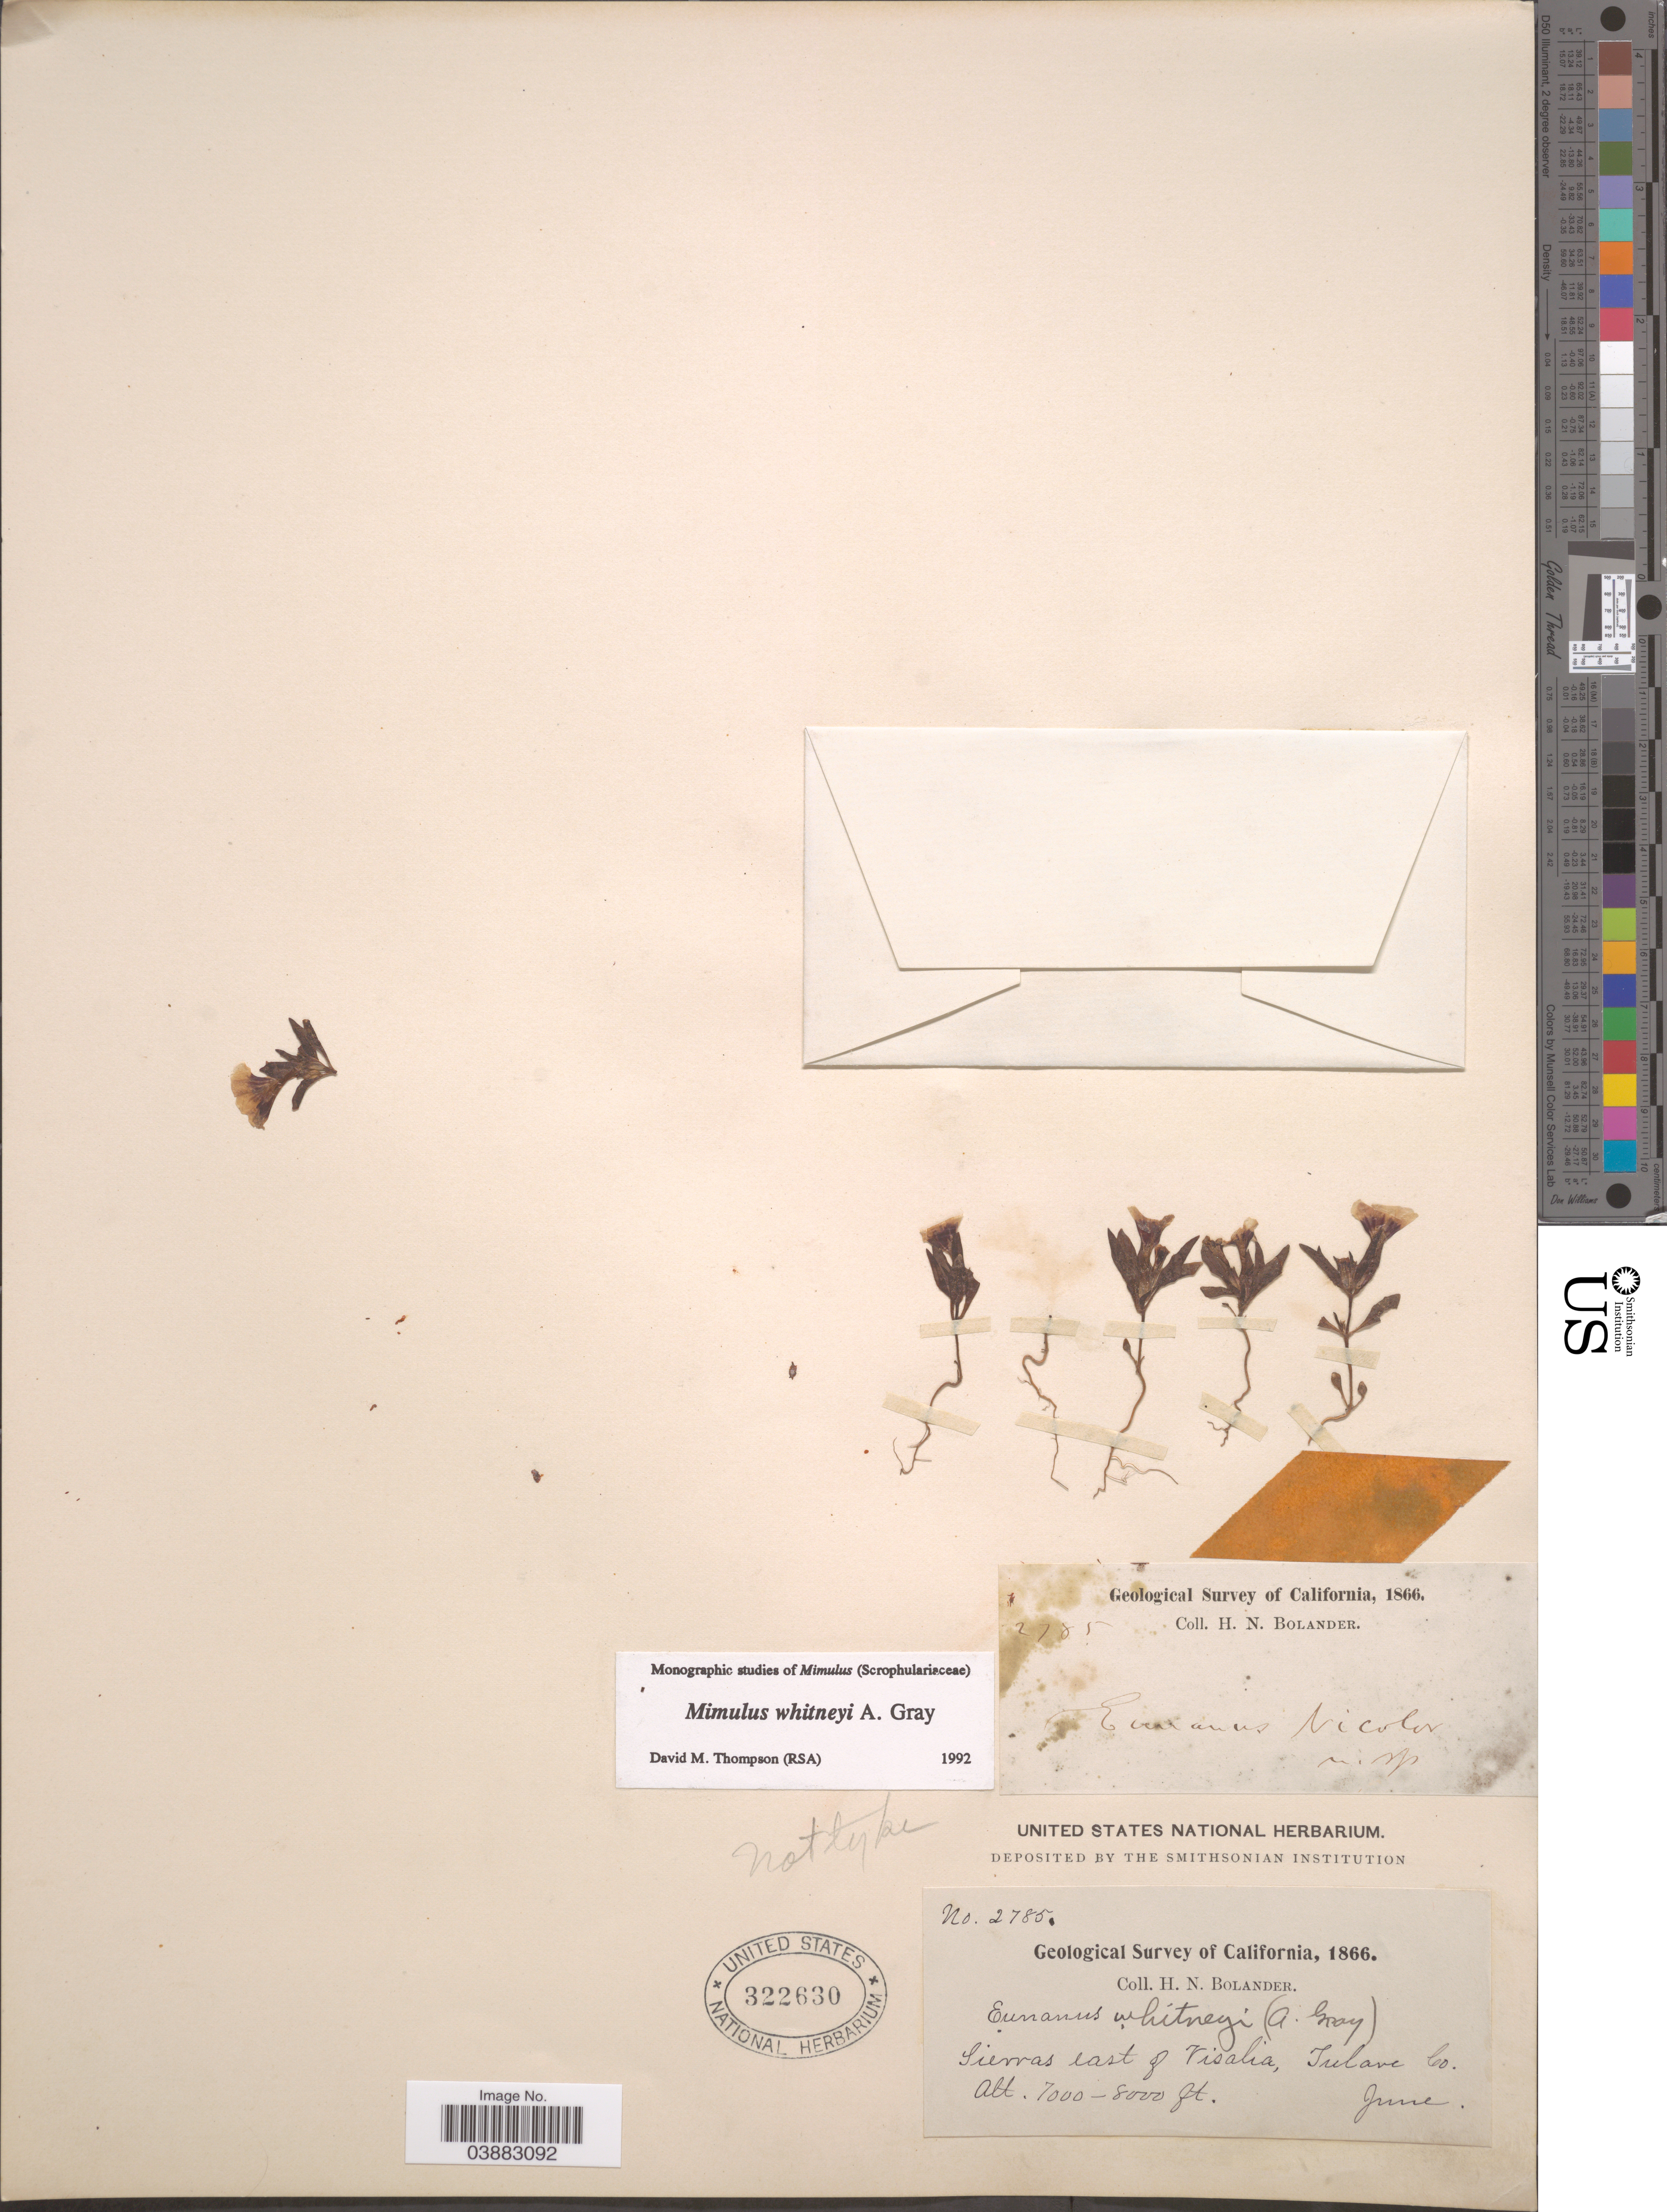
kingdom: Plantae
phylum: Tracheophyta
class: Magnoliopsida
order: Lamiales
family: Phrymaceae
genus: Mimulus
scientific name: Mimulus whitneyi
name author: A. Gray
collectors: H. Bolander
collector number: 2785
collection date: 1866-06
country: United States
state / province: California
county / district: Tulare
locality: Sierras east of Visalia, Tulare Co.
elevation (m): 2134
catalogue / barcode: US 322630